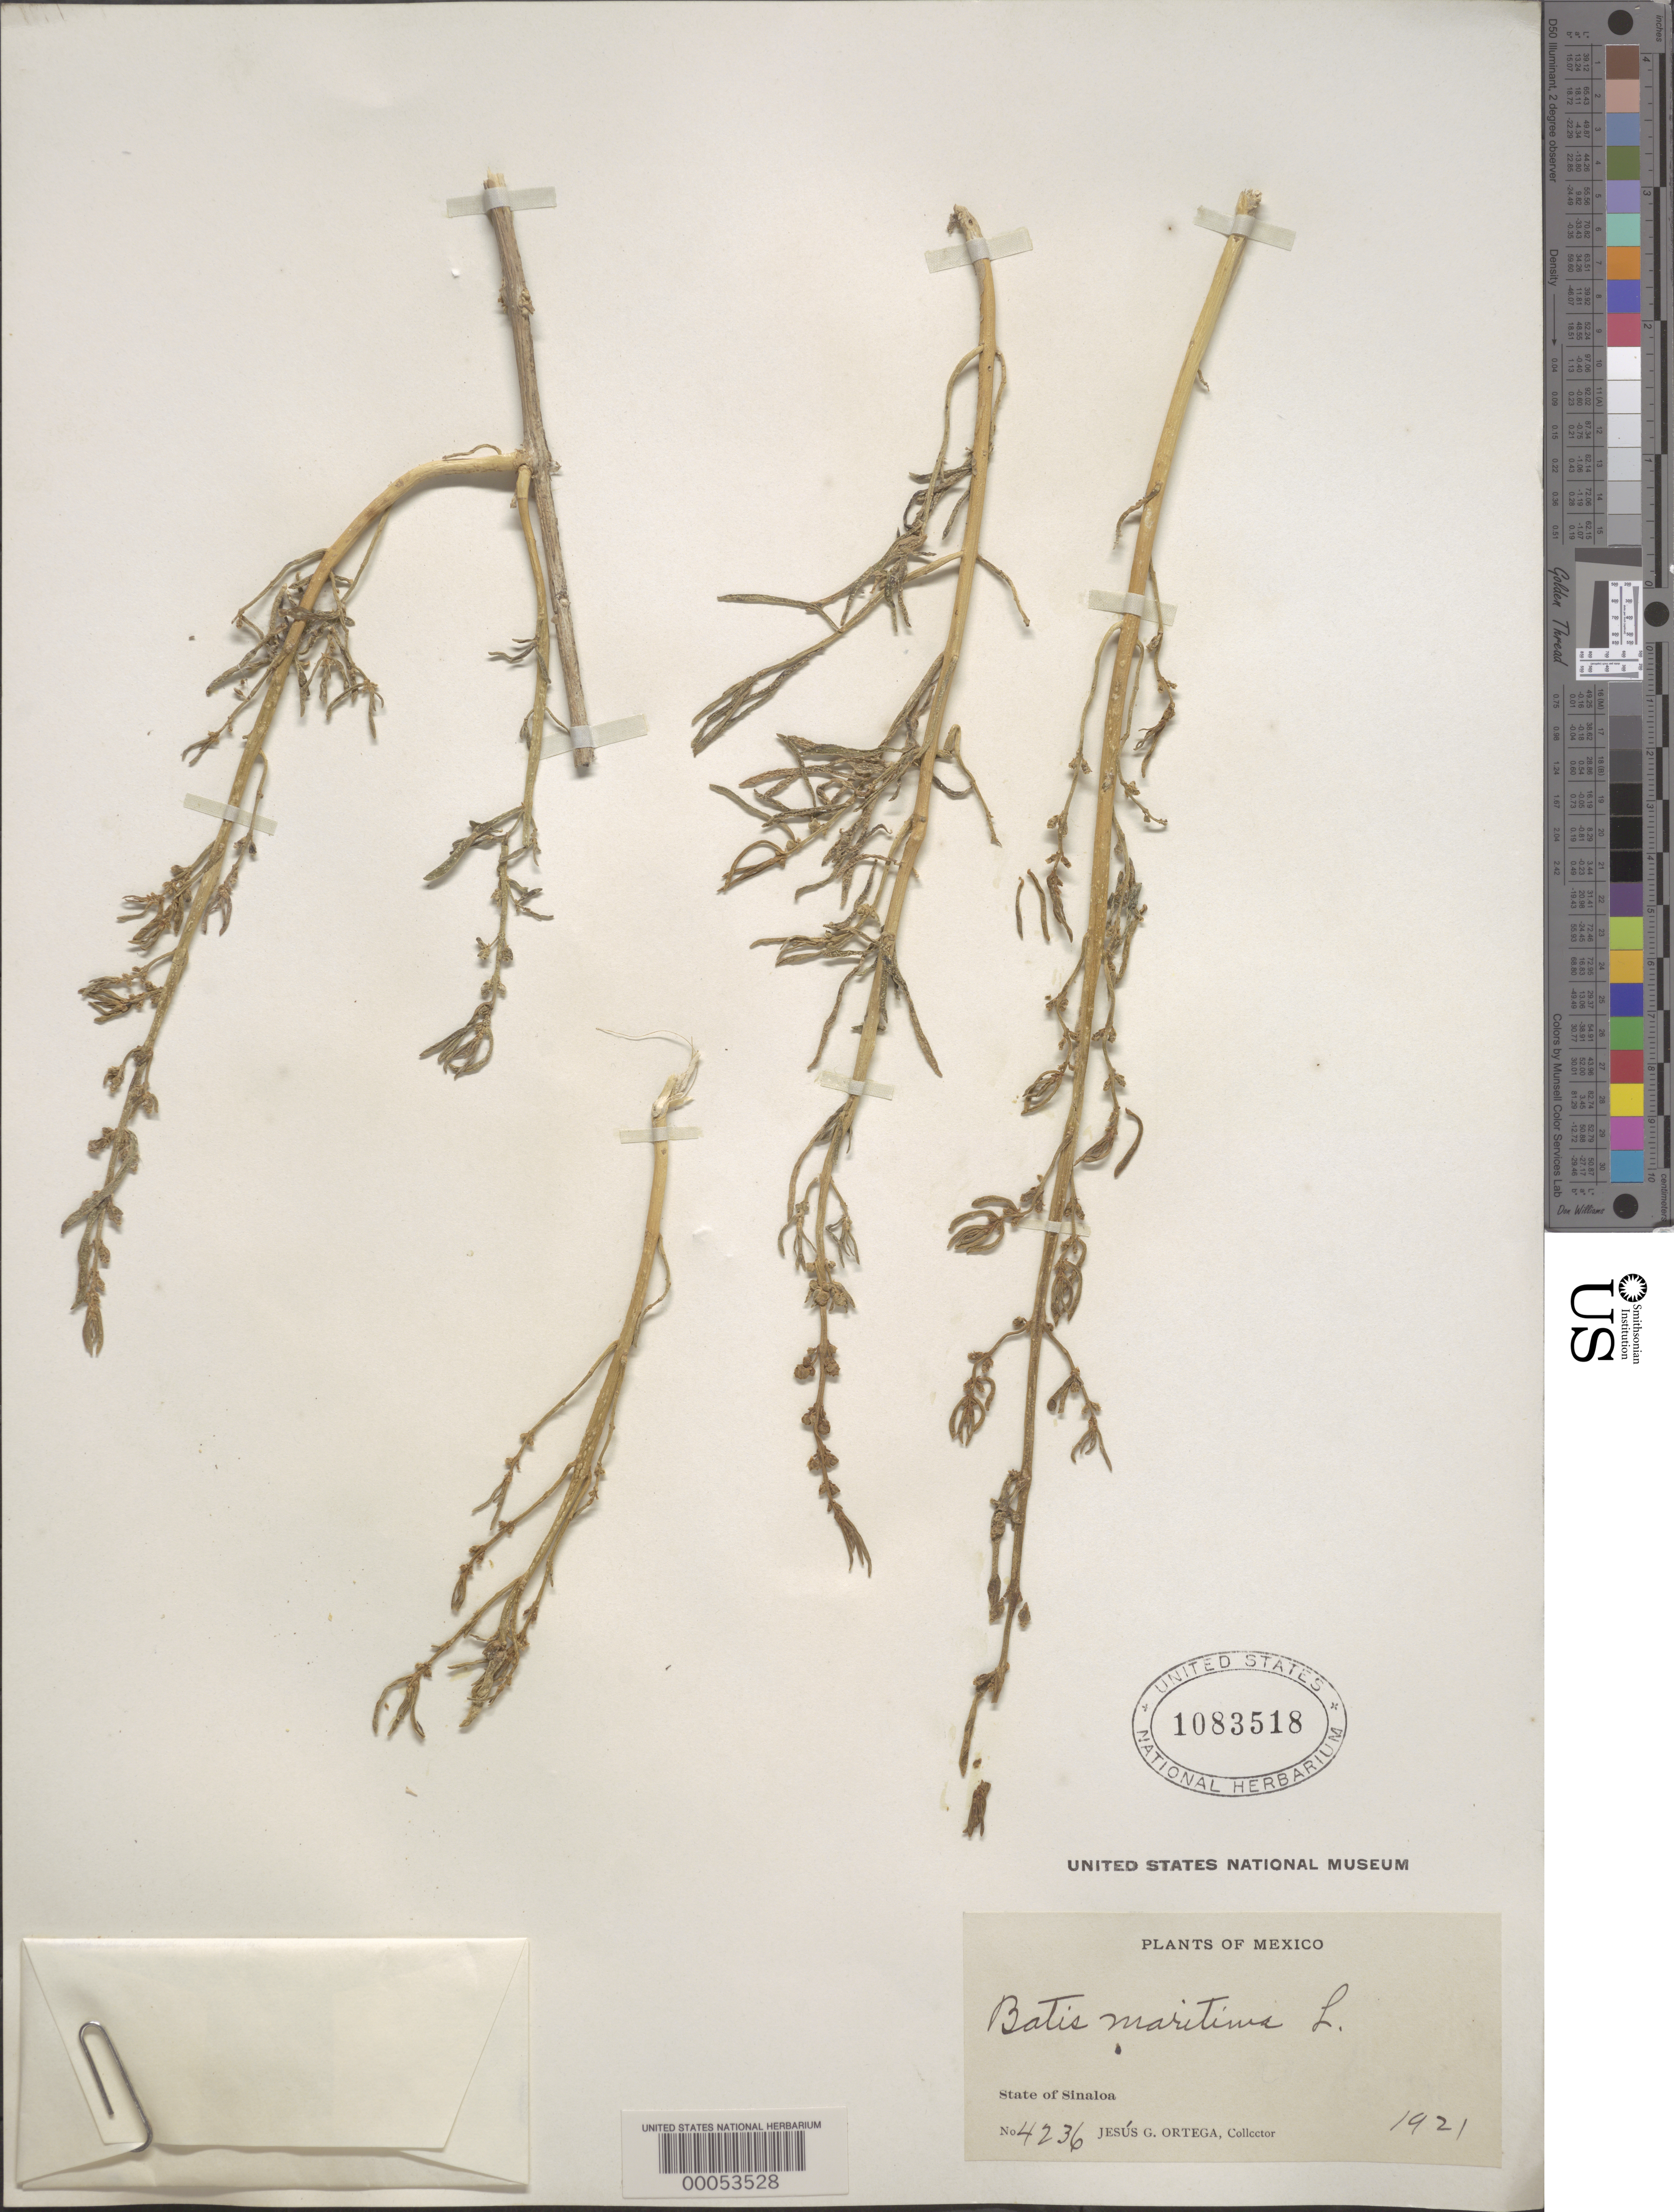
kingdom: Plantae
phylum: Tracheophyta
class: Magnoliopsida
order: Brassicales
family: Bataceae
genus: Batis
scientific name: Batis maritima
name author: L.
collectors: J. Ortega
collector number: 4236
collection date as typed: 1921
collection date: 1921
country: Mexico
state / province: Sinaloa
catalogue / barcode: US 1083518